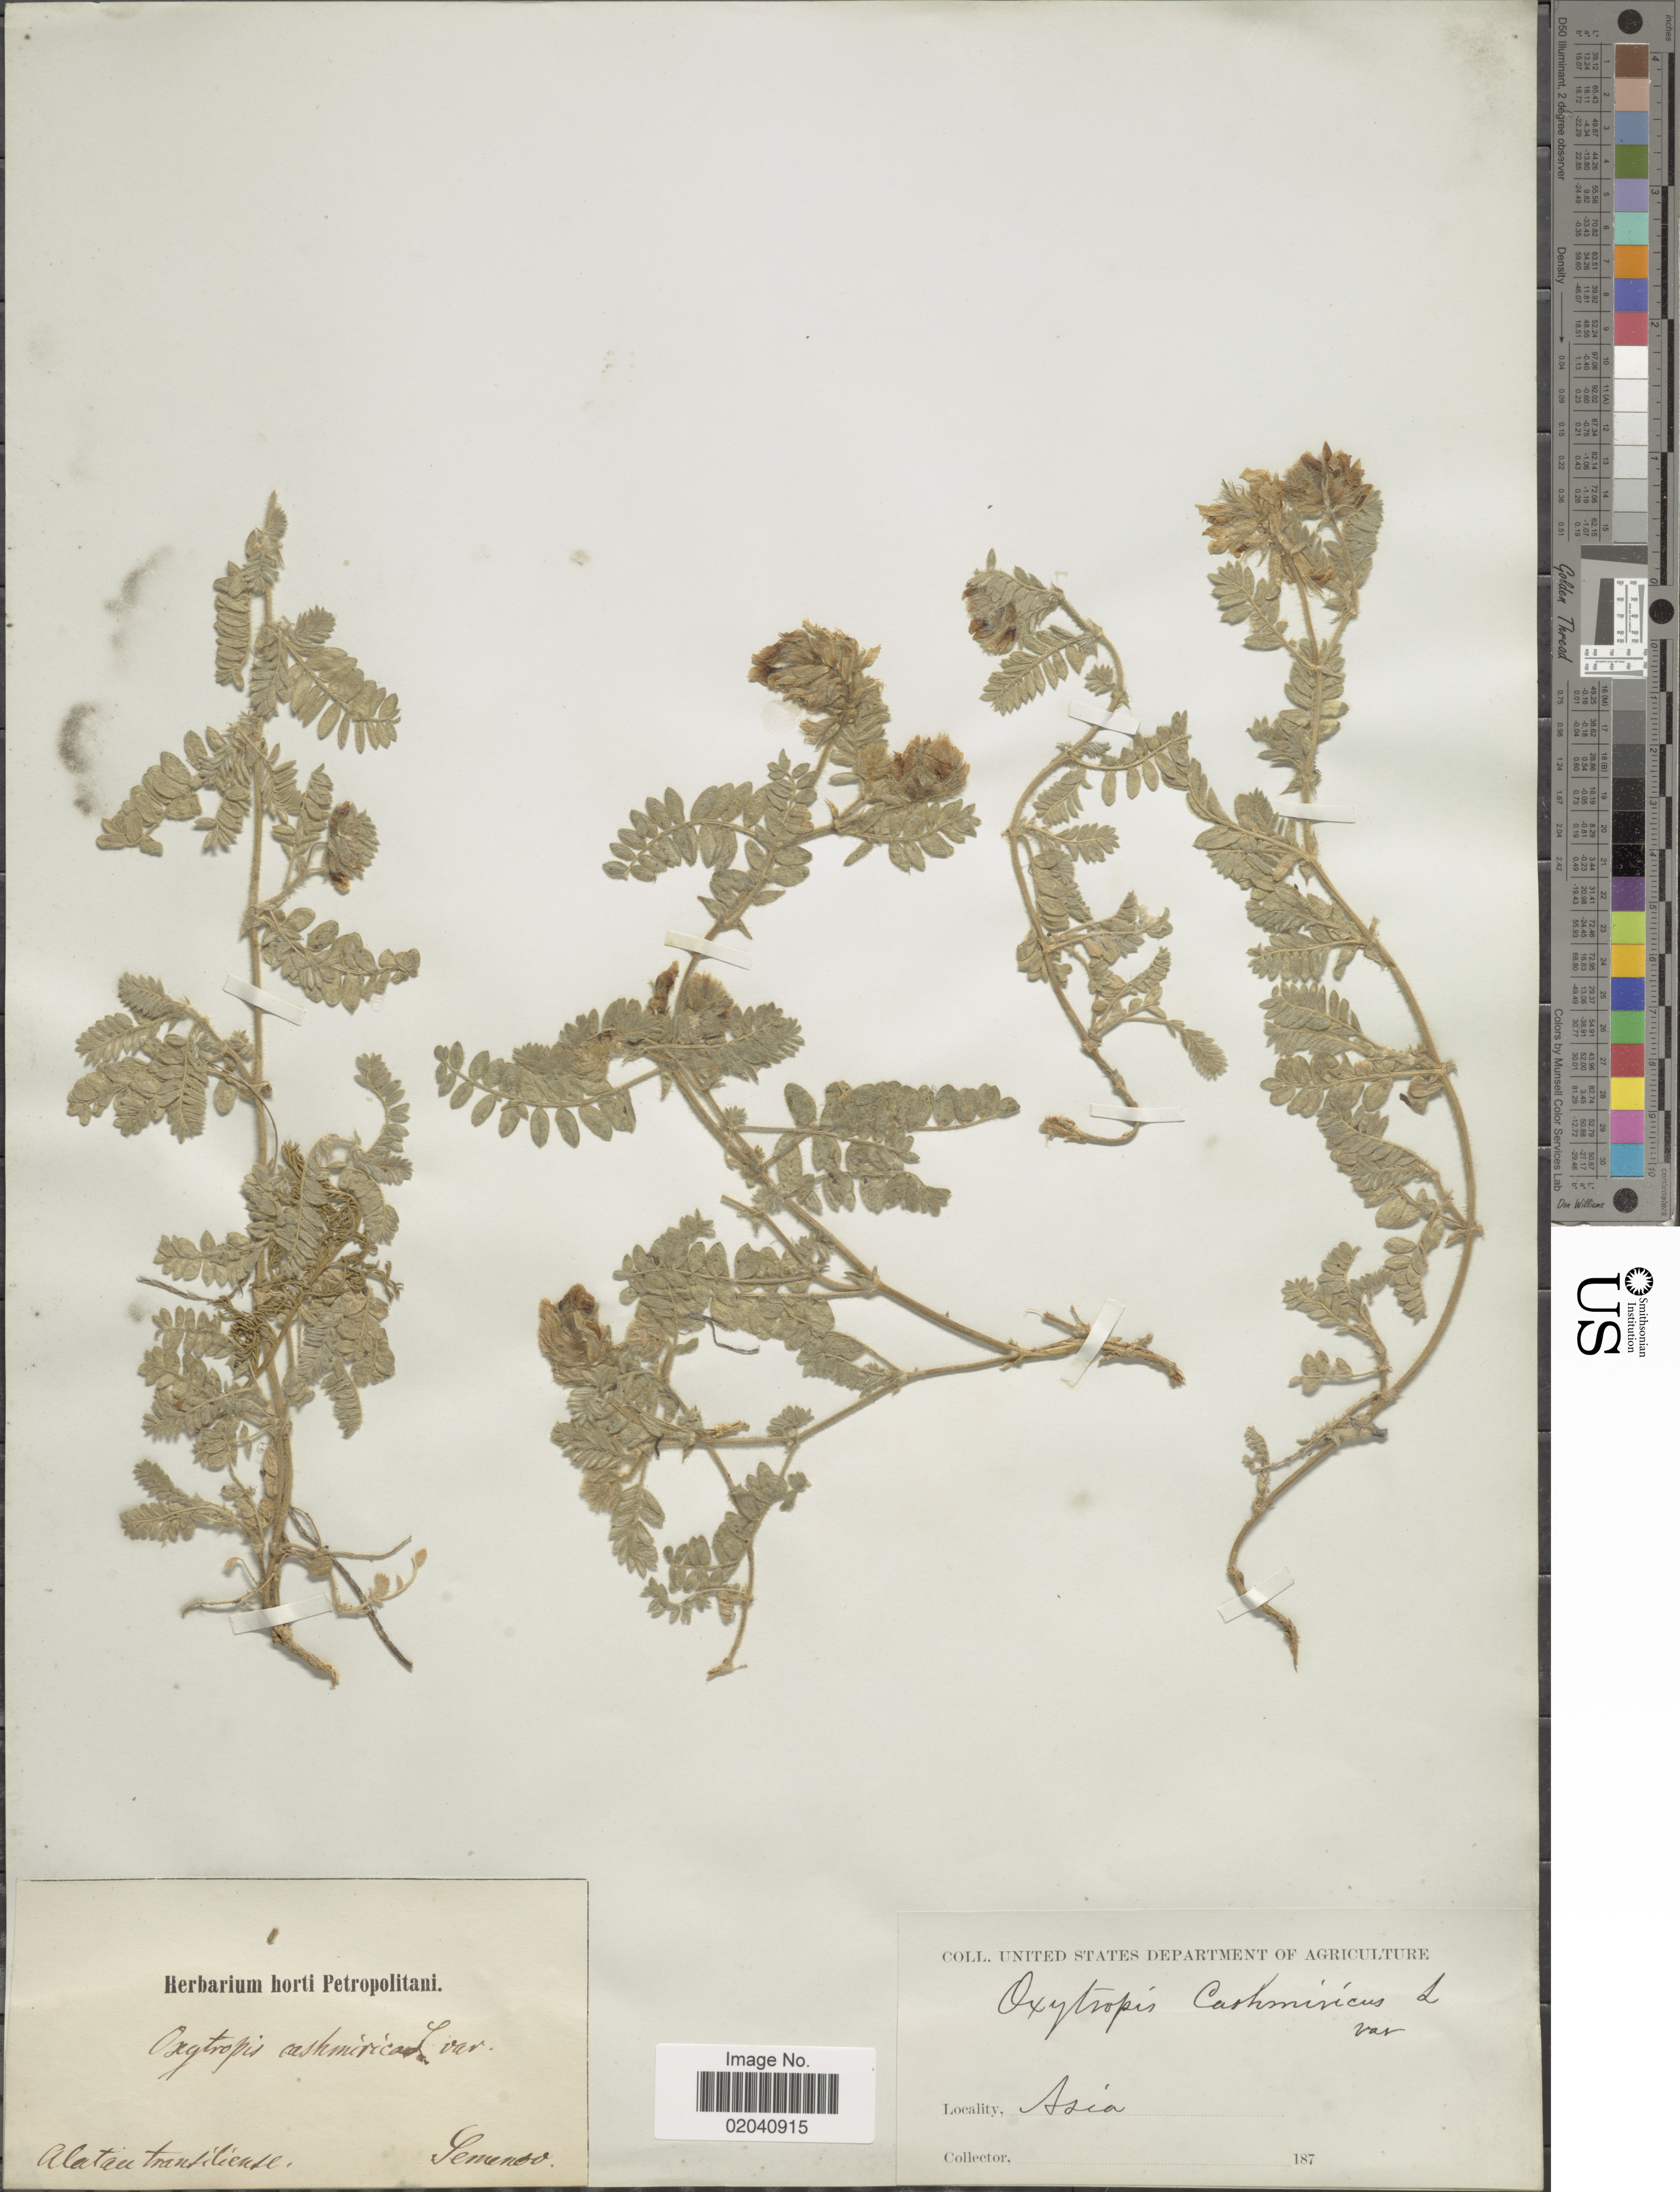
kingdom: Plantae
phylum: Tracheophyta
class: Magnoliopsida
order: Fabales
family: Fabaceae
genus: Oxytropis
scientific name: Oxytropis cashemiriana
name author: Cambess.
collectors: -- Semenov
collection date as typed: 187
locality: Alatau transiliente, Asia [interpreted]